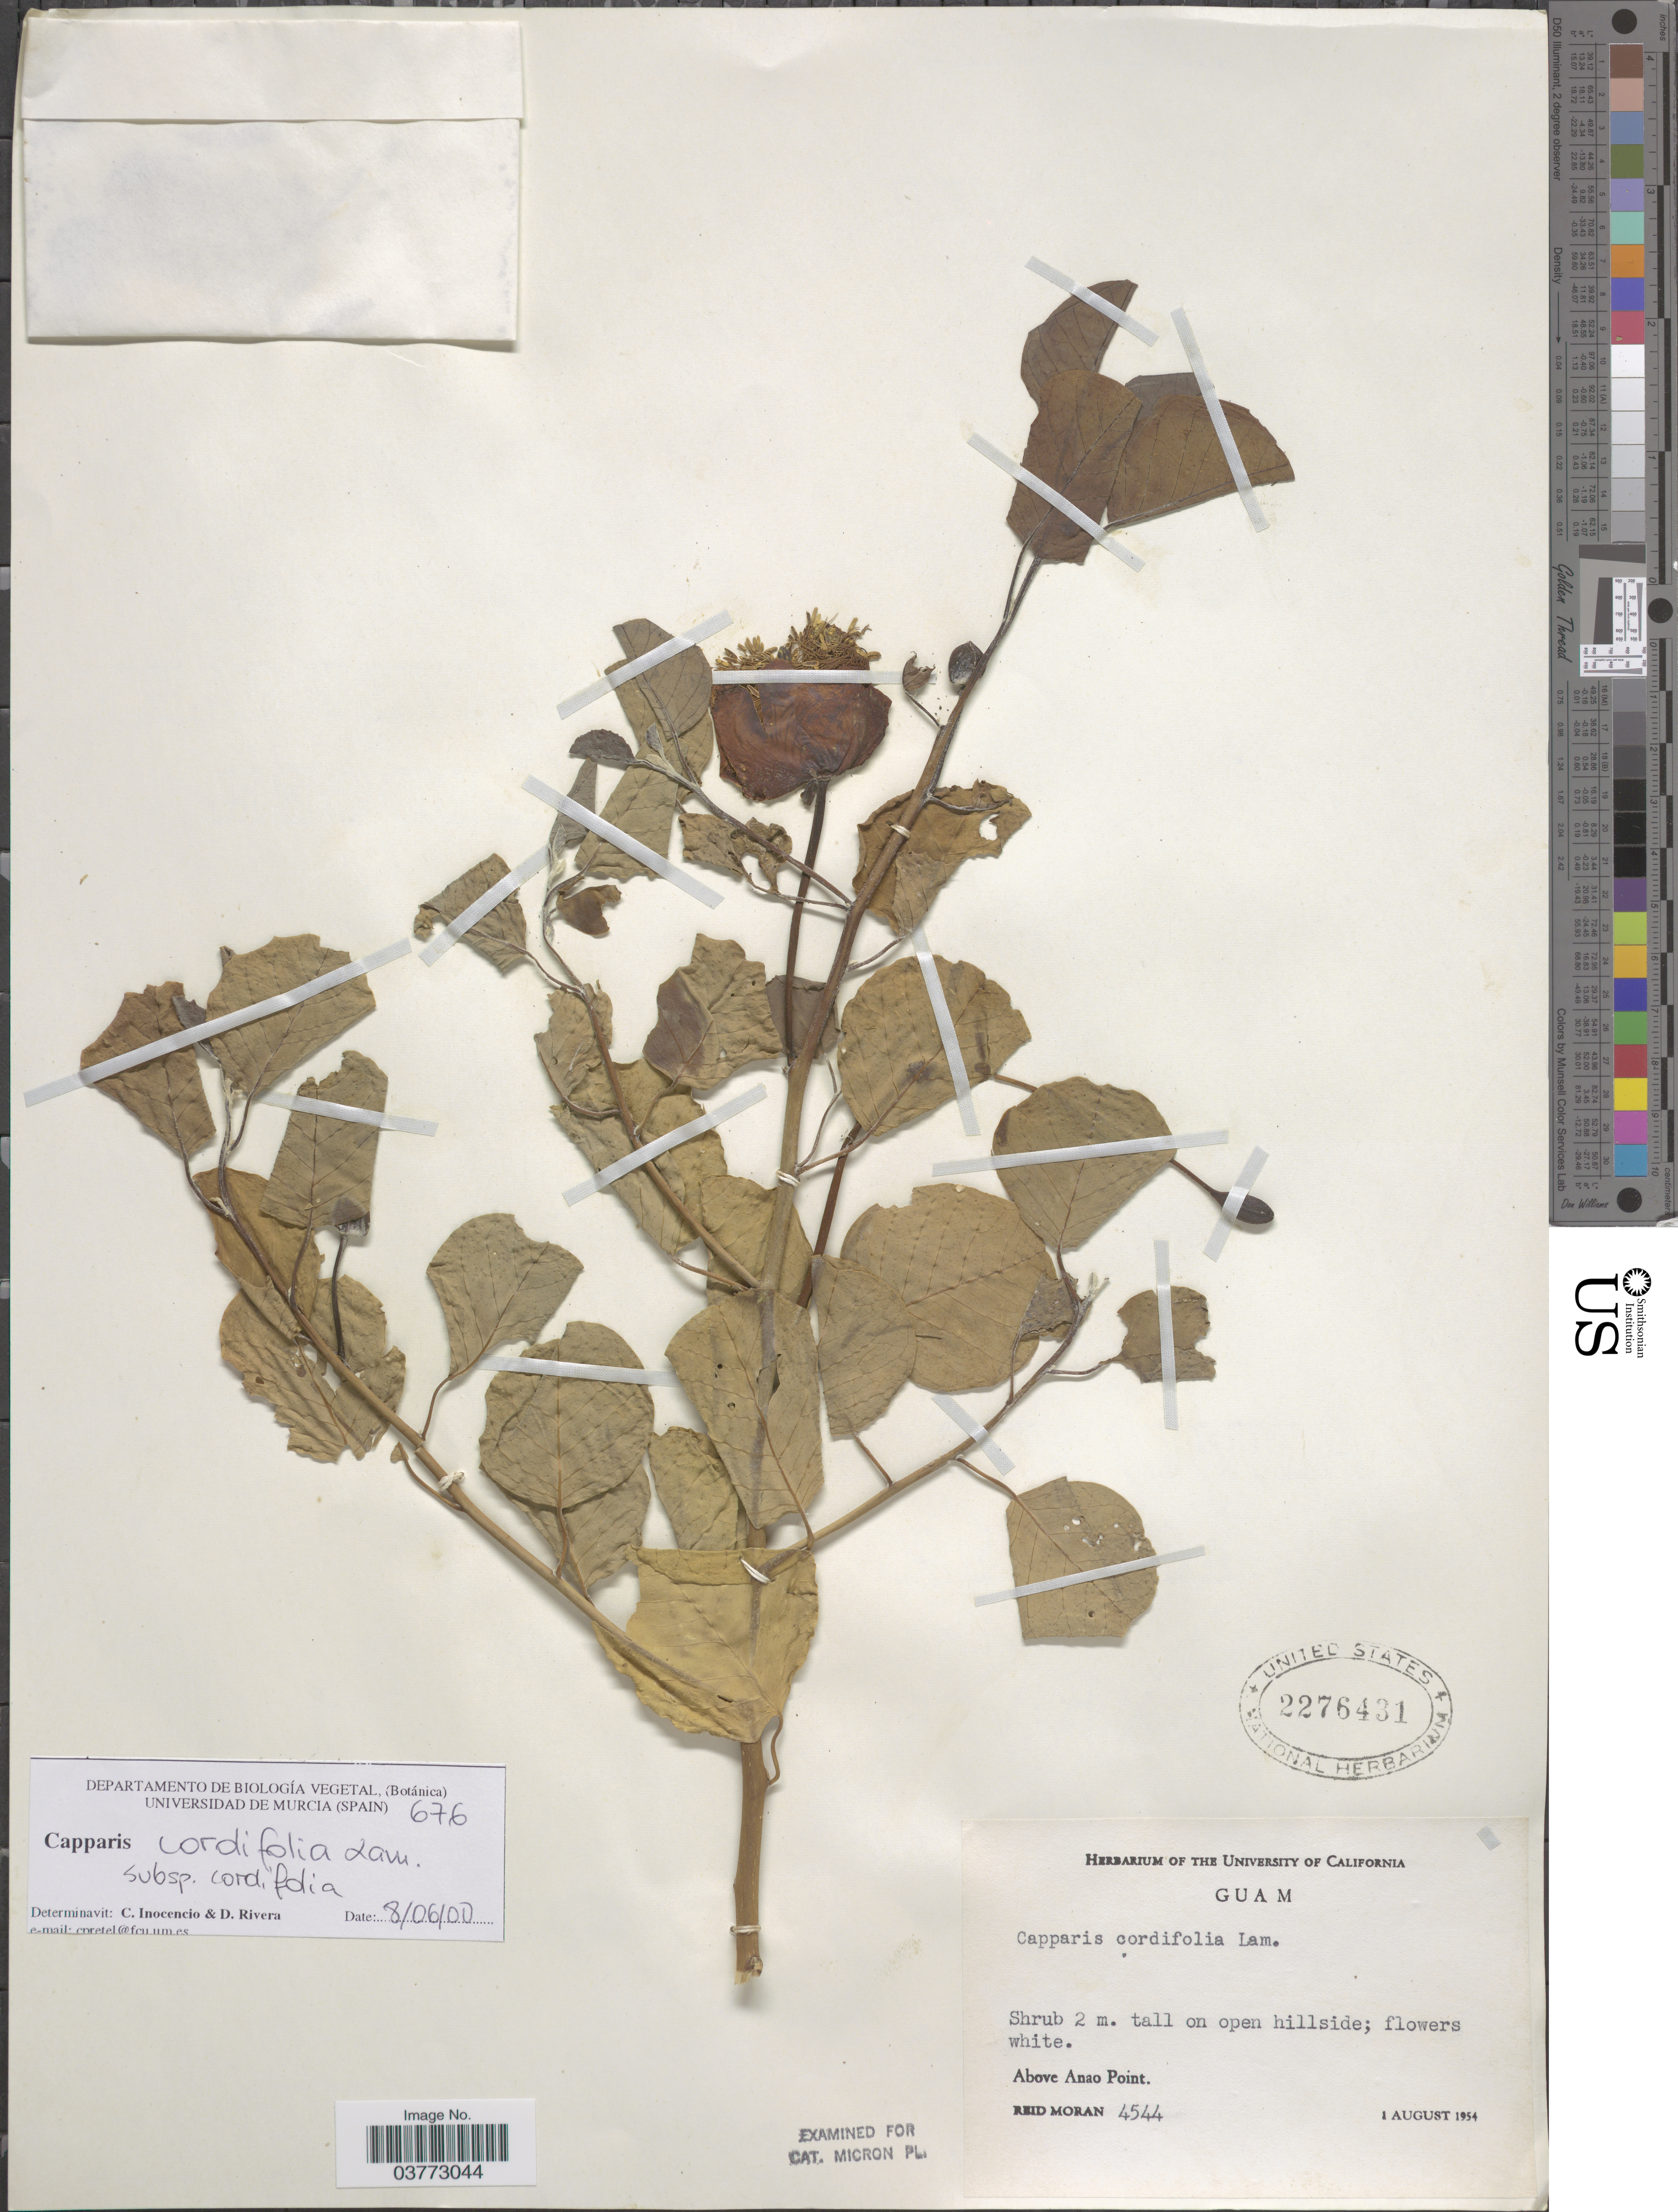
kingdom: Plantae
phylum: Tracheophyta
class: Magnoliopsida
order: Brassicales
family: Capparaceae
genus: Capparis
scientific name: Capparis spinosa subsp. cordifolia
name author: (Lam.) Fici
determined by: Wagner, W. L., (BOT), Smithsonian Institution - National Museum of Natural History (UNITED STATES)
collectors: R. Moran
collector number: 4544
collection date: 1954-08-01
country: Guam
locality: Above Anao Point.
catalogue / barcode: US 2276431